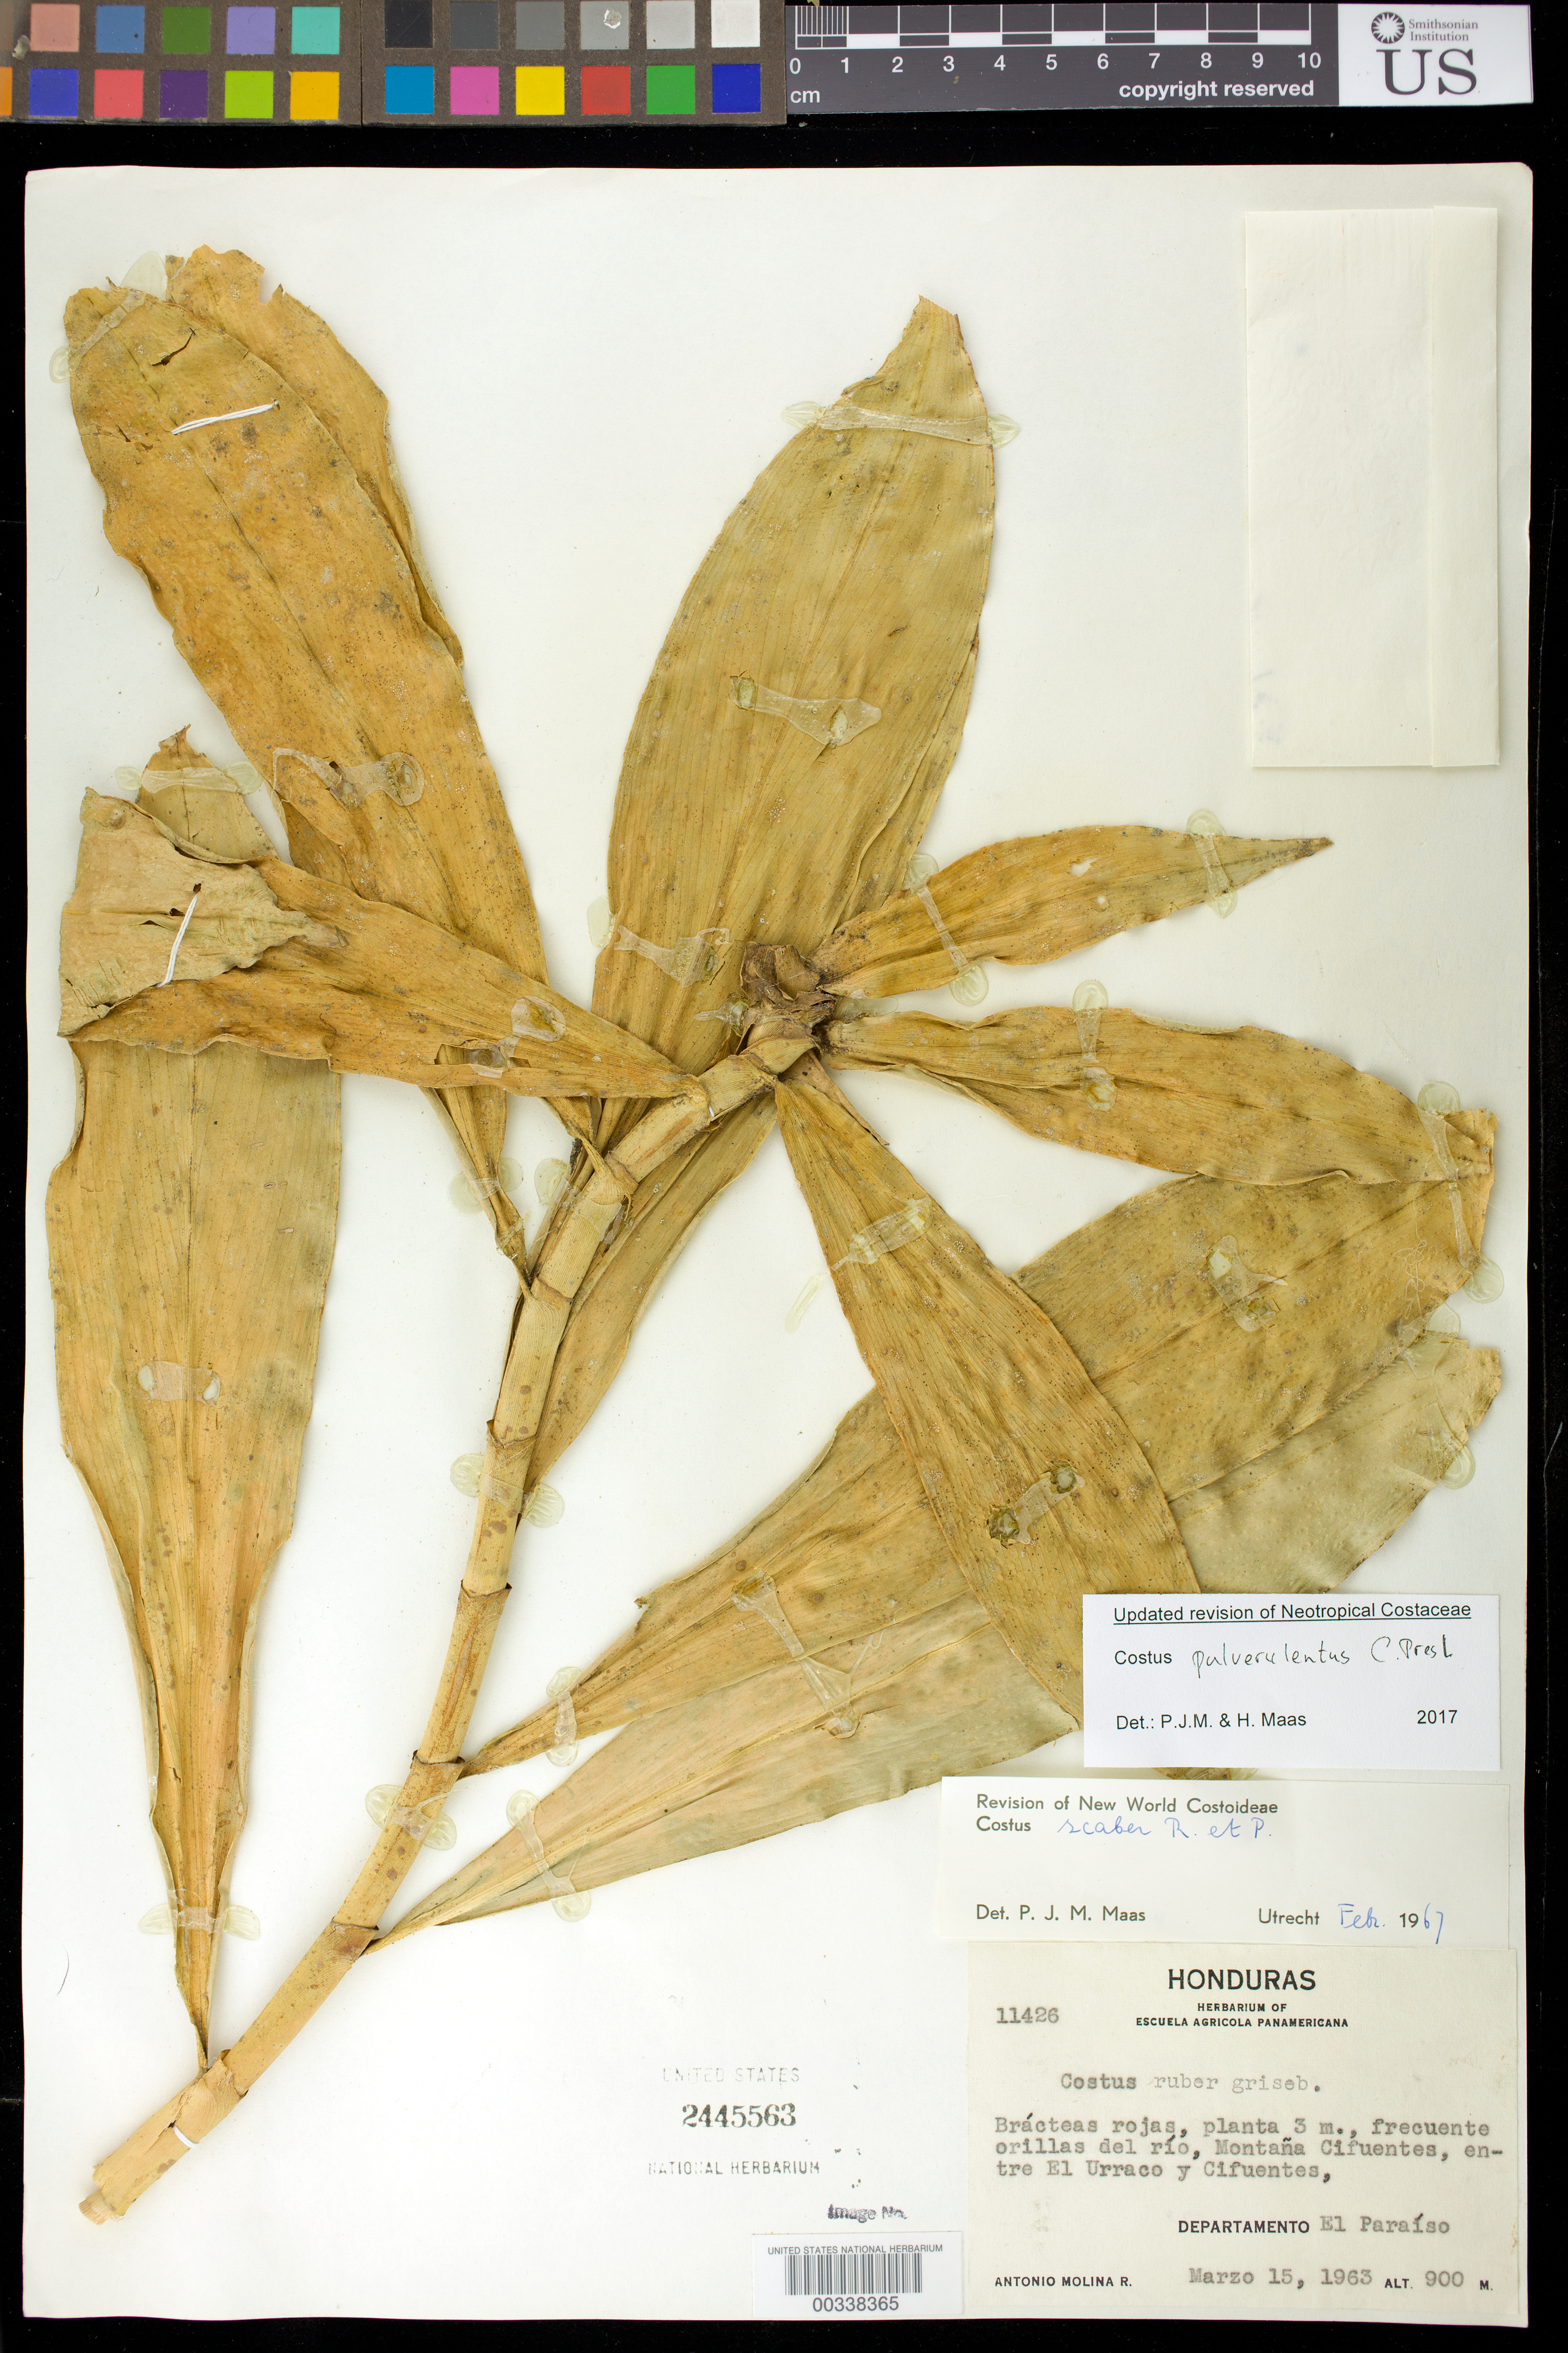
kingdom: Plantae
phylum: Tracheophyta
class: Liliopsida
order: Zingiberales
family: Costaceae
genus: Costus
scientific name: Costus pulverulentus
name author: C. Presl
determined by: Maas, Paul J.; Maas, H.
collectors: A. Molina R.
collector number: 11426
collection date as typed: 15 Mar 1963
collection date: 1963-03-15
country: Honduras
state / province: El Paraíso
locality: Montana Cifuentes, entre El Urraco y Cifuentes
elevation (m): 900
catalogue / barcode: US 2445563